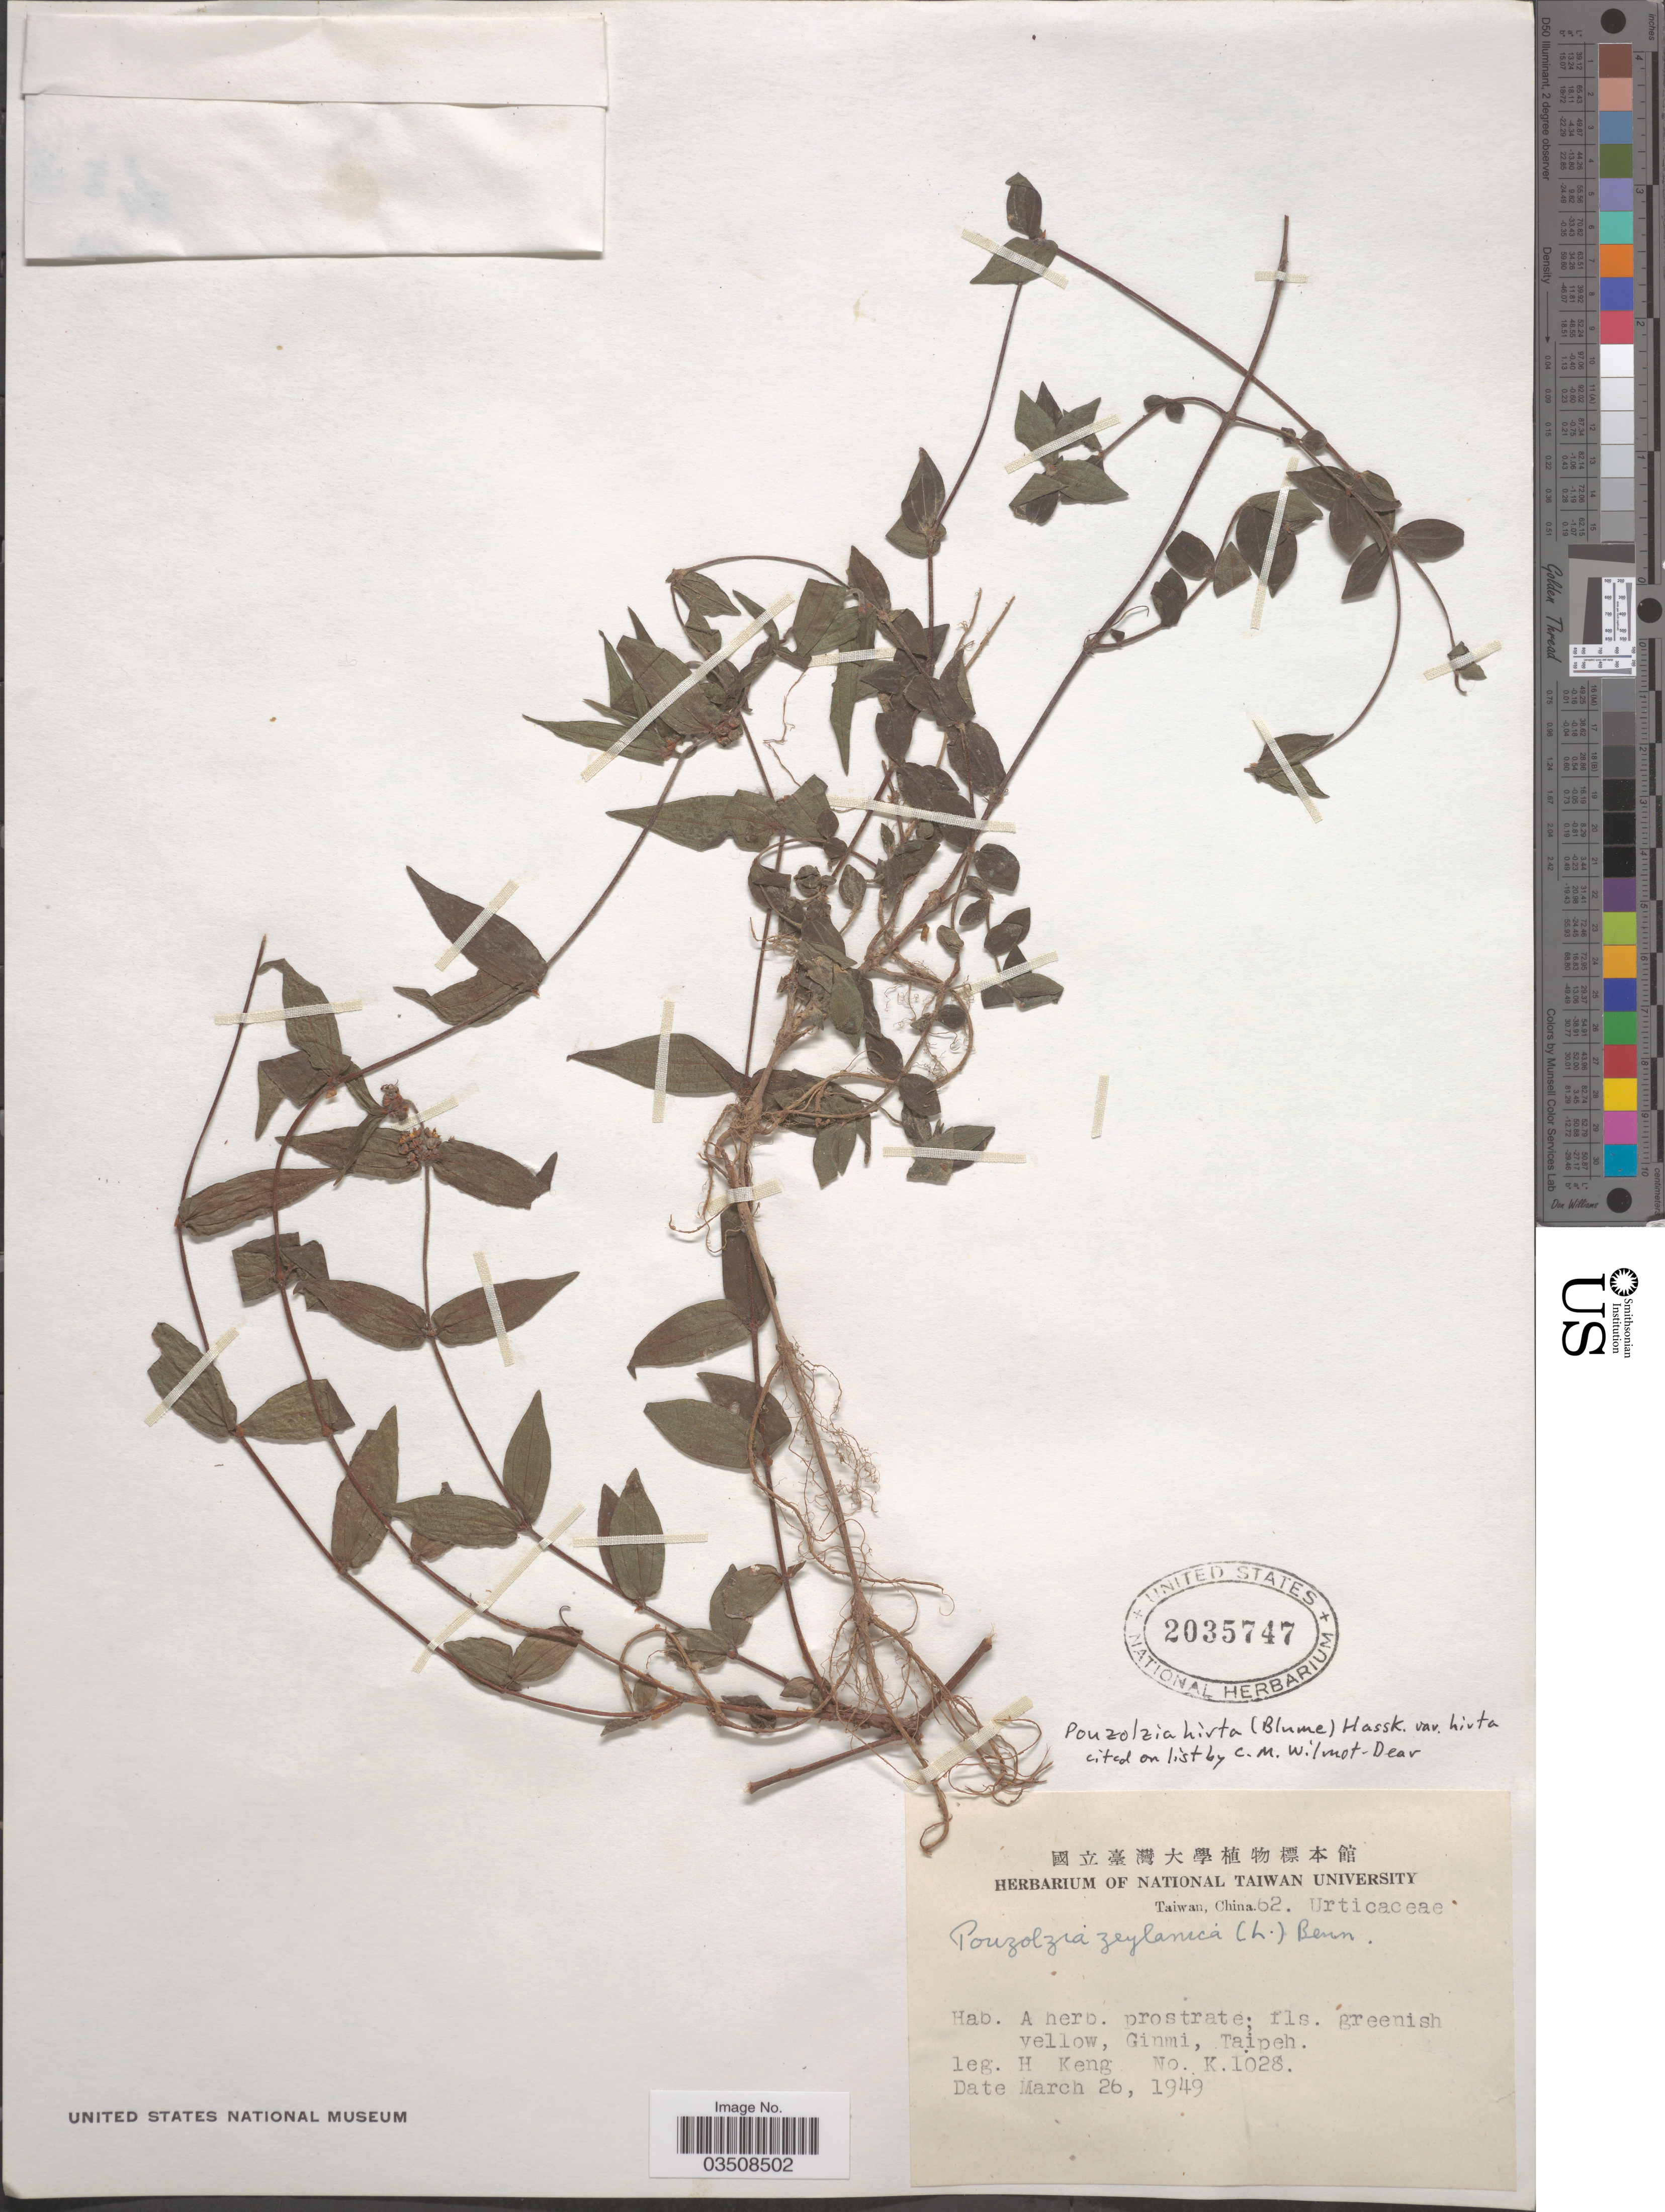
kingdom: Plantae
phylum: Tracheophyta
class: Magnoliopsida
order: Rosales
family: Urticaceae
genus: Gonostegia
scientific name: Gonostegia triandra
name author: (Blume) Miq.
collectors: H. Keng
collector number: K 1028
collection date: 1949-03-26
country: Taiwan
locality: Ginmi, Taipeh.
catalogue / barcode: US 2035747